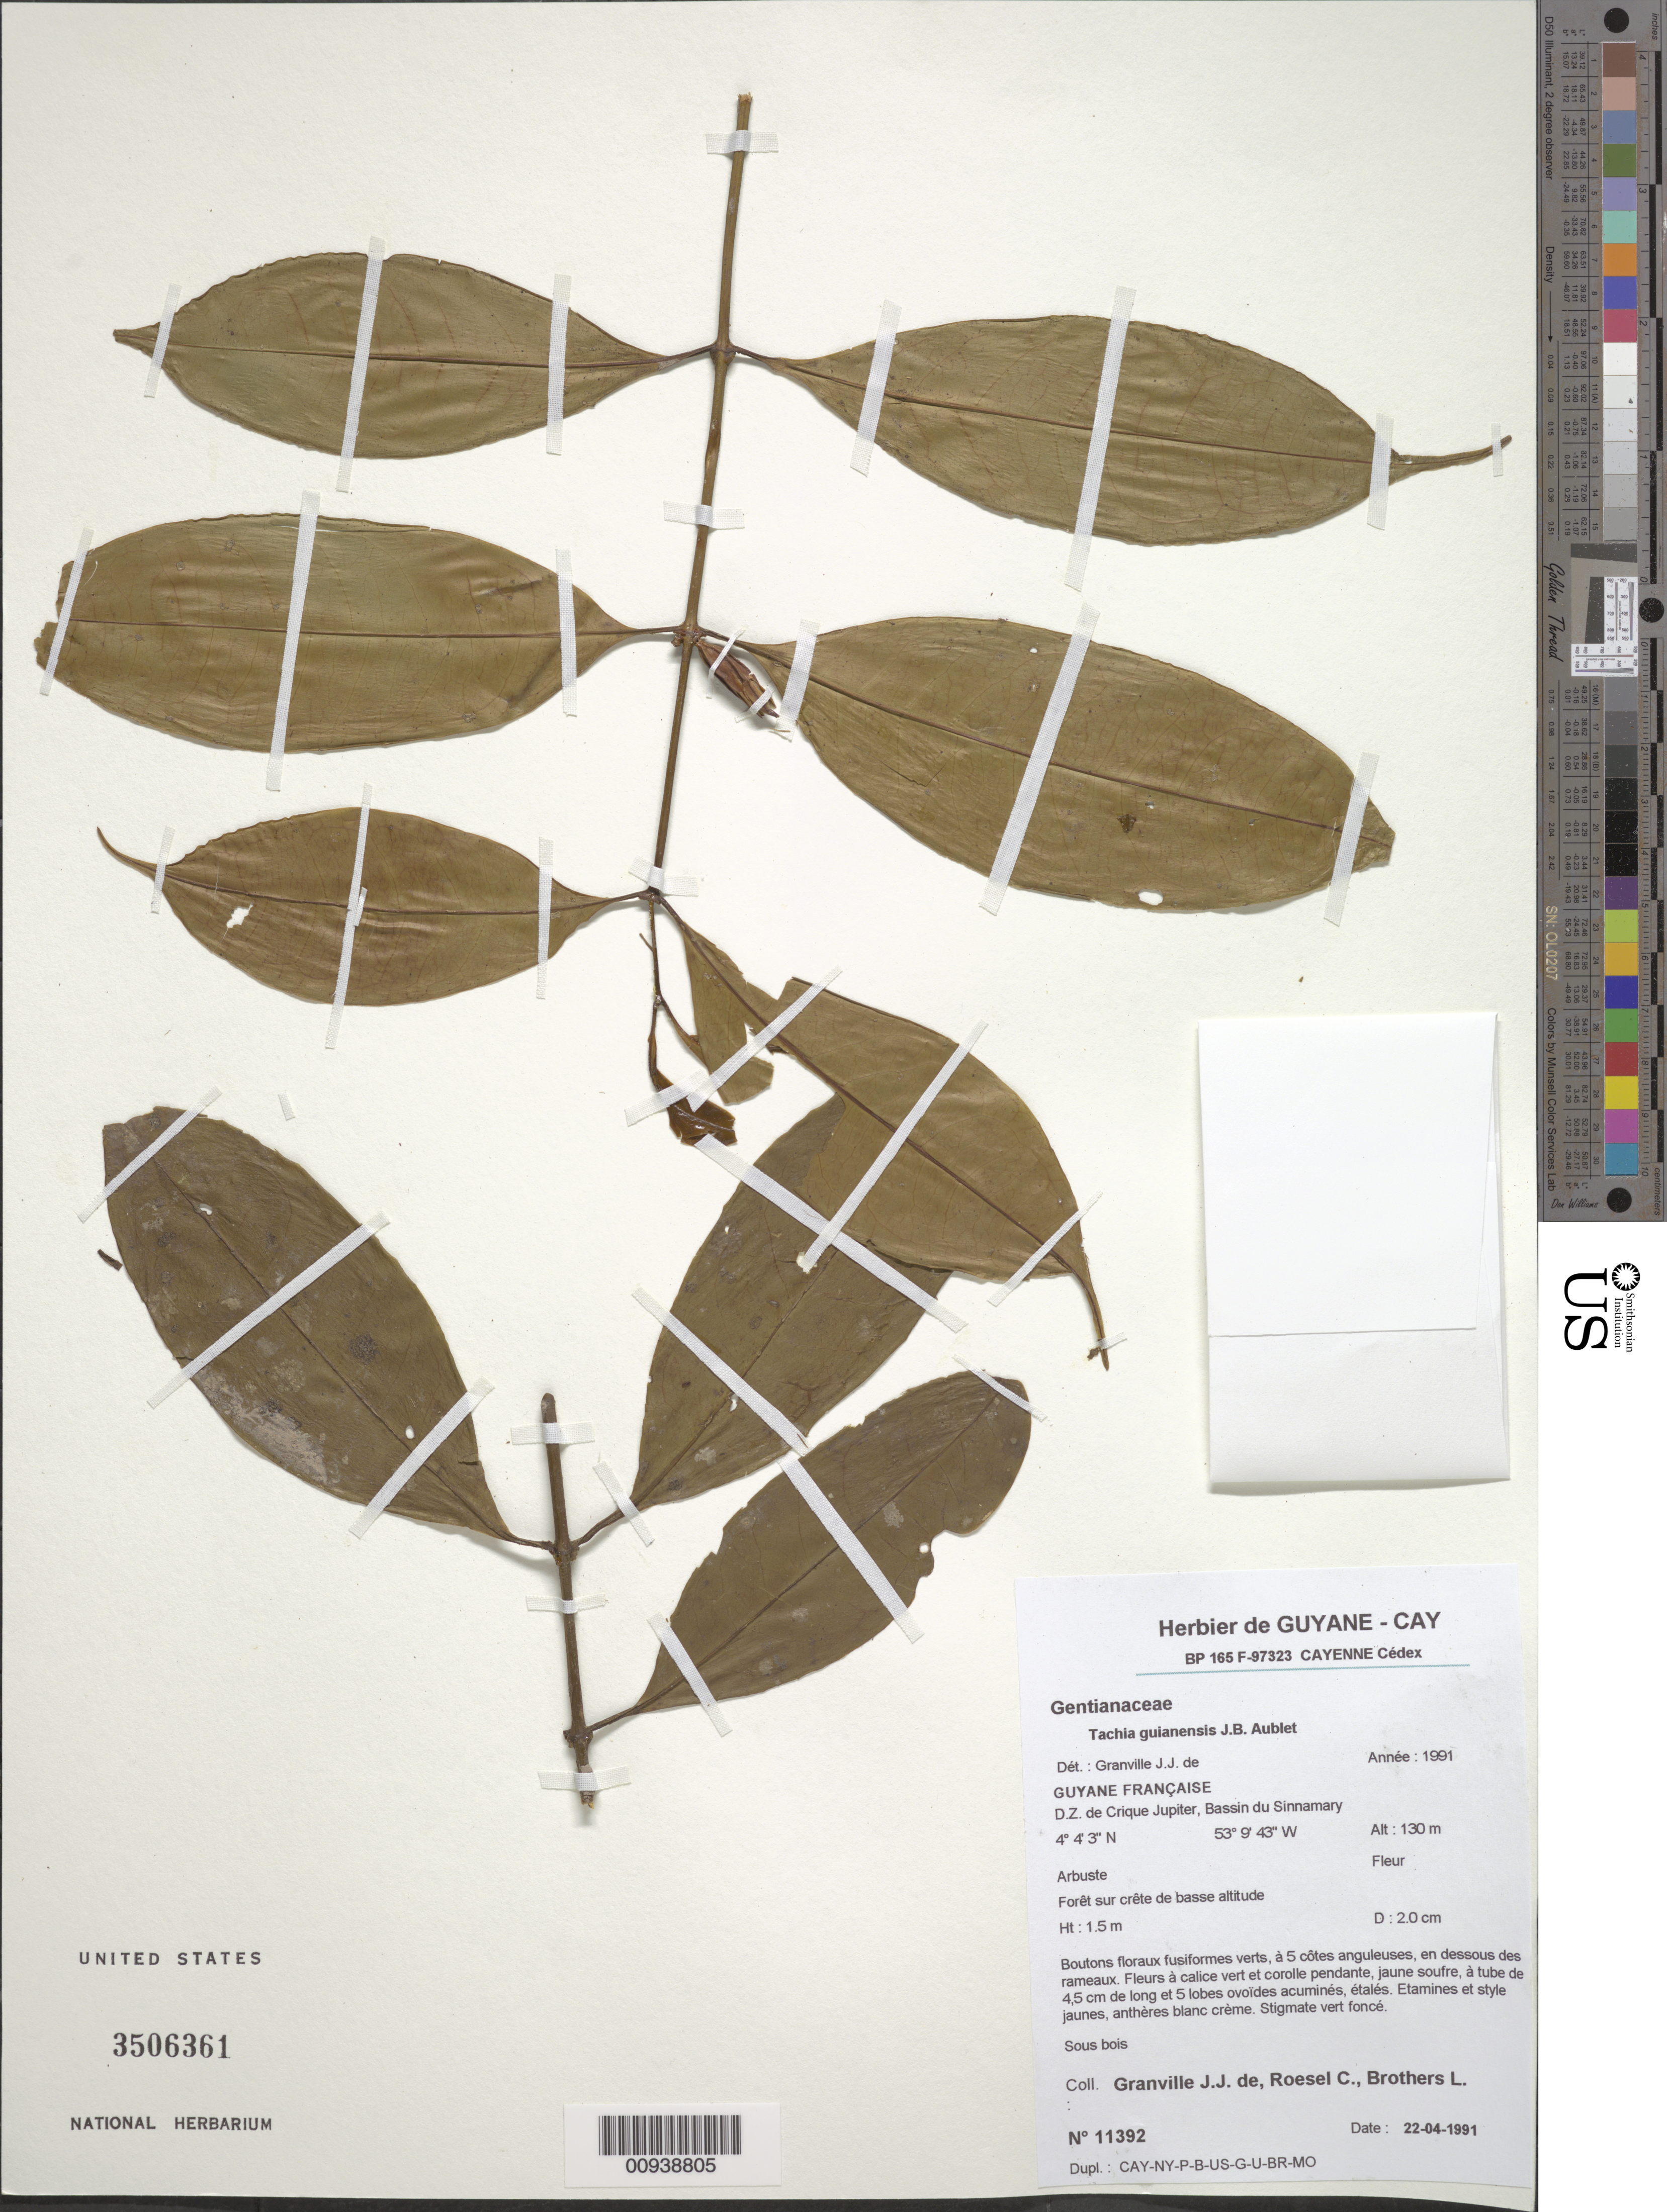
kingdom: Plantae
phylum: Tracheophyta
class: Magnoliopsida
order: Gentianales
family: Gentianaceae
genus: Tachia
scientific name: Tachia guianensis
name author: Aubl.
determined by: Granville, J. J. de, (CAY), Institut de Recherche pour le Developpement (IRD) (FRENCH GUIANA)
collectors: J.-J. de Granville, C. S. Roesel & L. Brothers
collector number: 11392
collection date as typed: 22-Apr-91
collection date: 1991-04-22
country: French Guiana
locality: D.Z. du Haut-Kourcibo, Bassin du Sinnamary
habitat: Forêt sur crête de basse altitude; sous bois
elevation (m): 130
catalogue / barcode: US 3506361